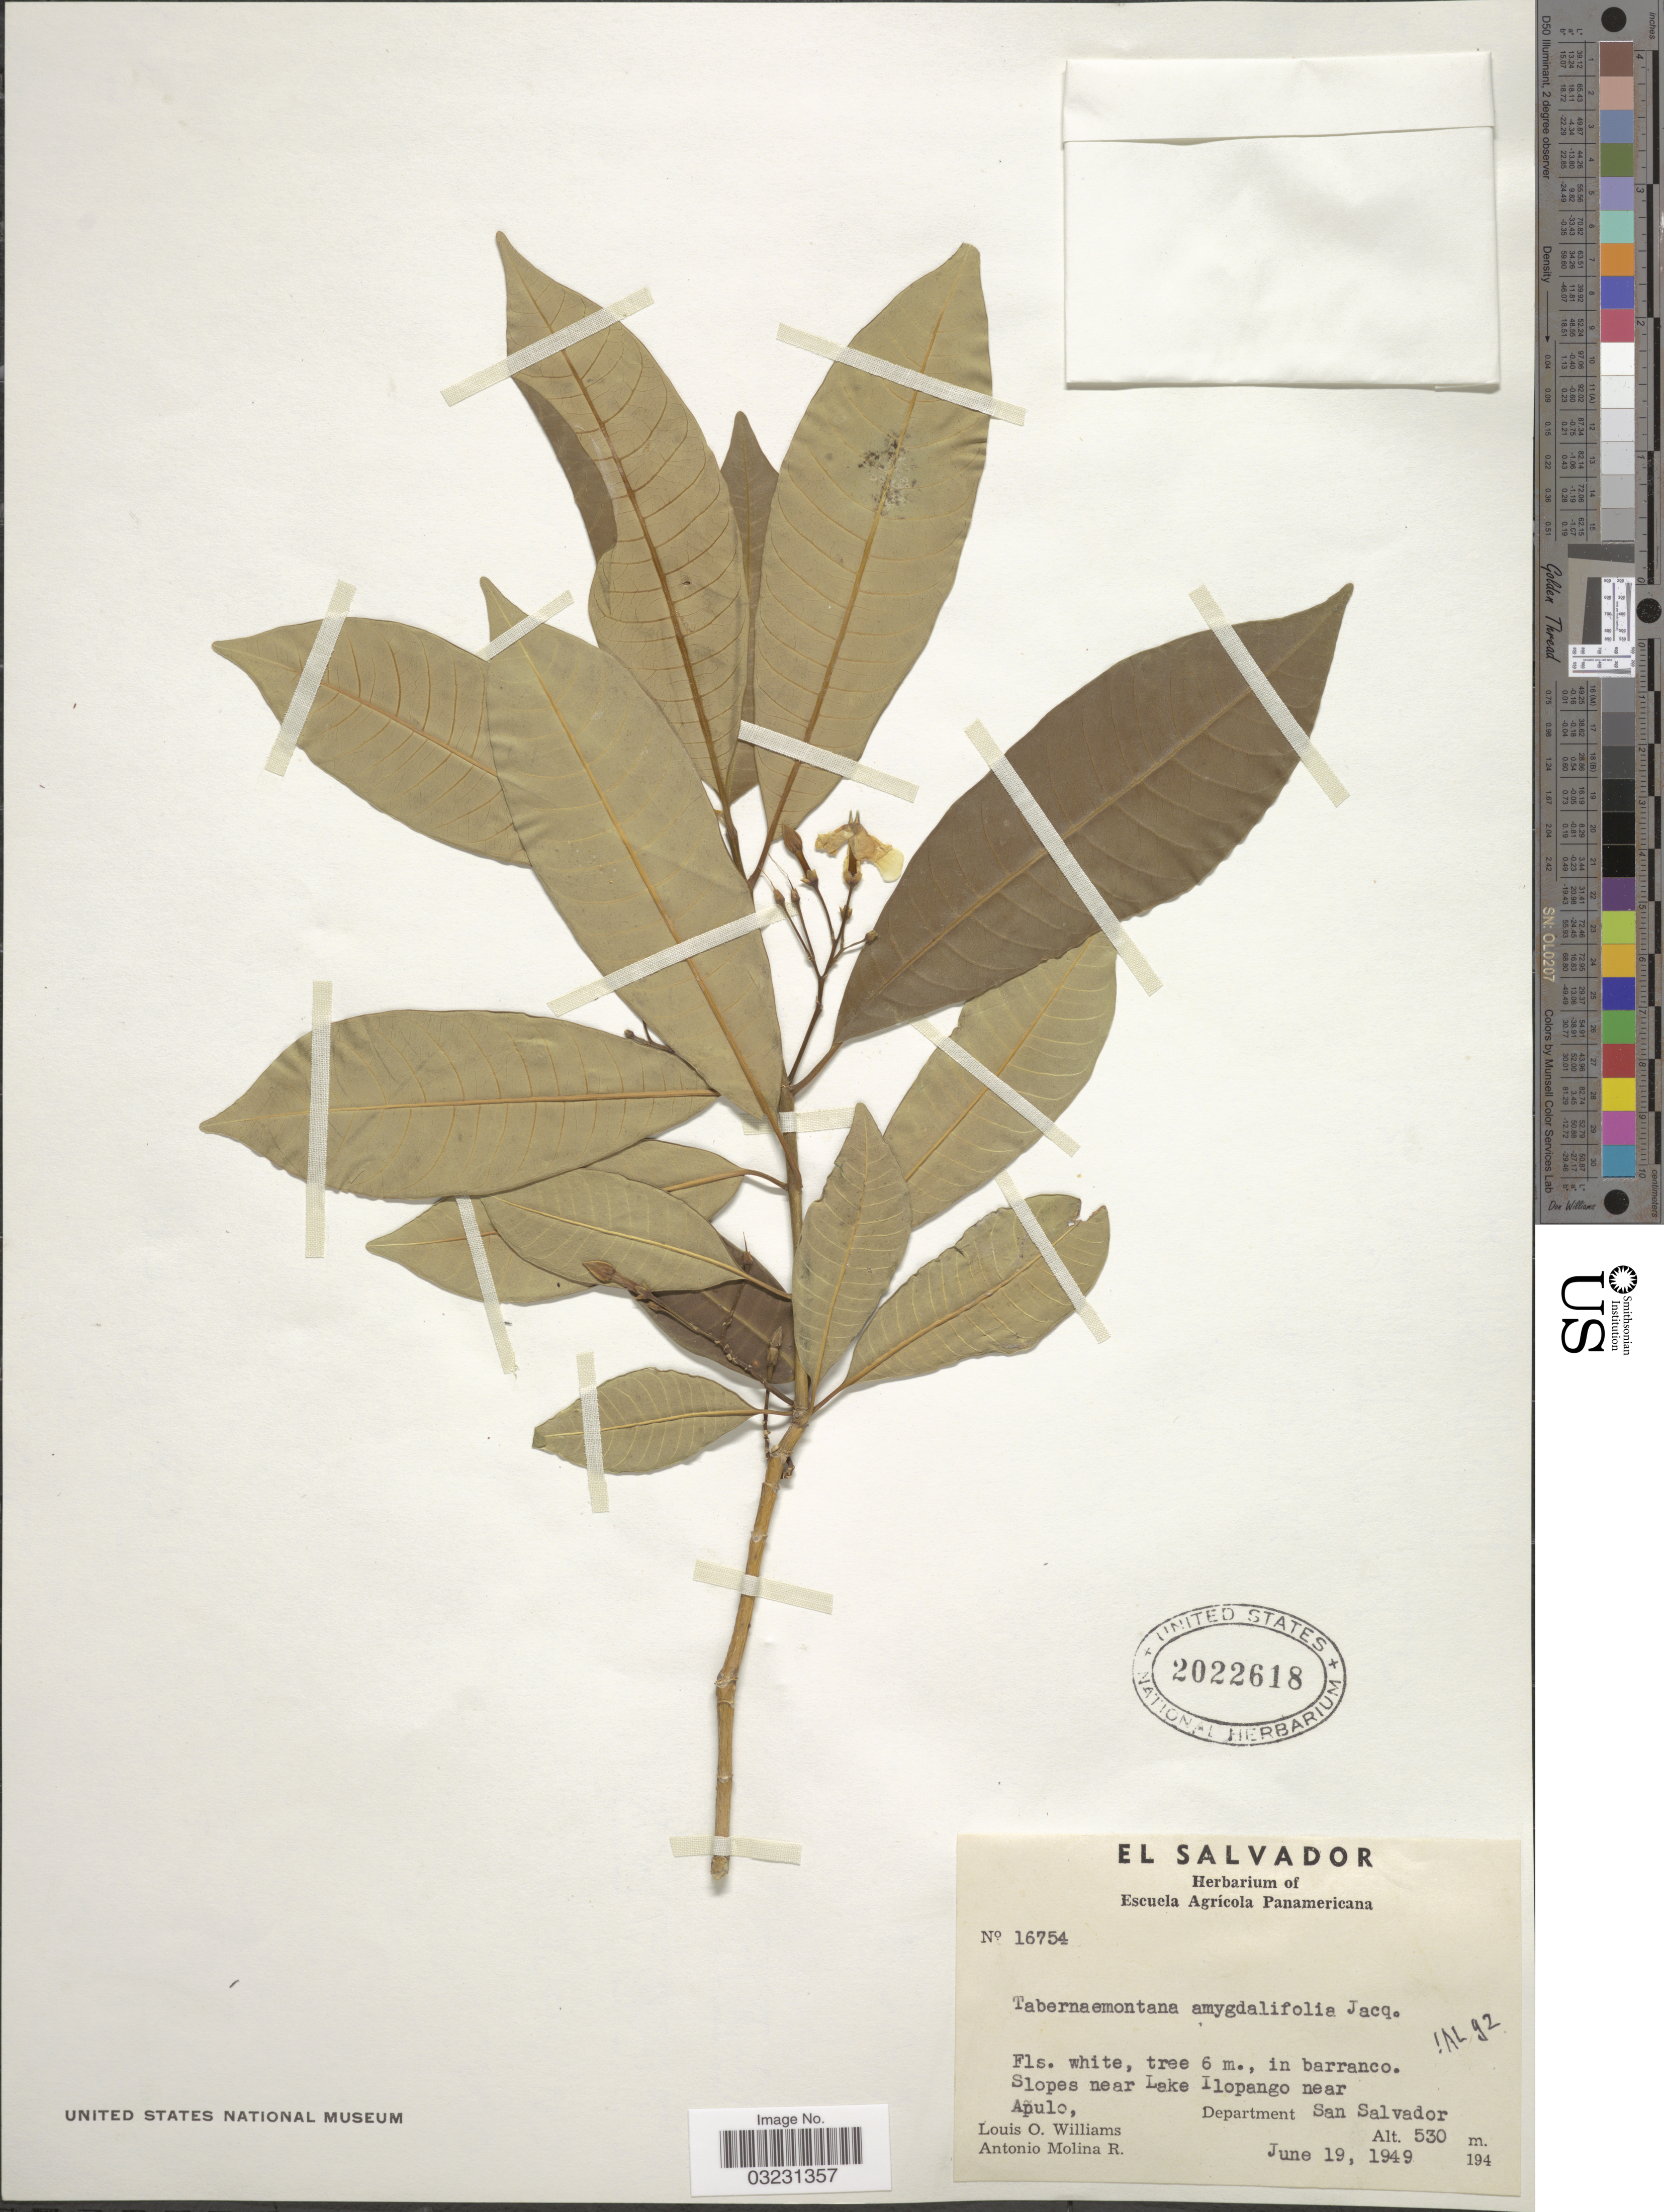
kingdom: Plantae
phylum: Tracheophyta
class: Magnoliopsida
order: Gentianales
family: Apocynaceae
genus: Tabernaemontana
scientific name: Tabernaemontana amygdalifolia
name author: Jacq.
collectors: L. O. Williams & A. Molina R.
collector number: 16754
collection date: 1949-06-19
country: El Salvador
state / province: San Salvador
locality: Slopes near Lake Ilopango near Apulo, Department San Salvador.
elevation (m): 530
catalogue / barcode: US 2022618